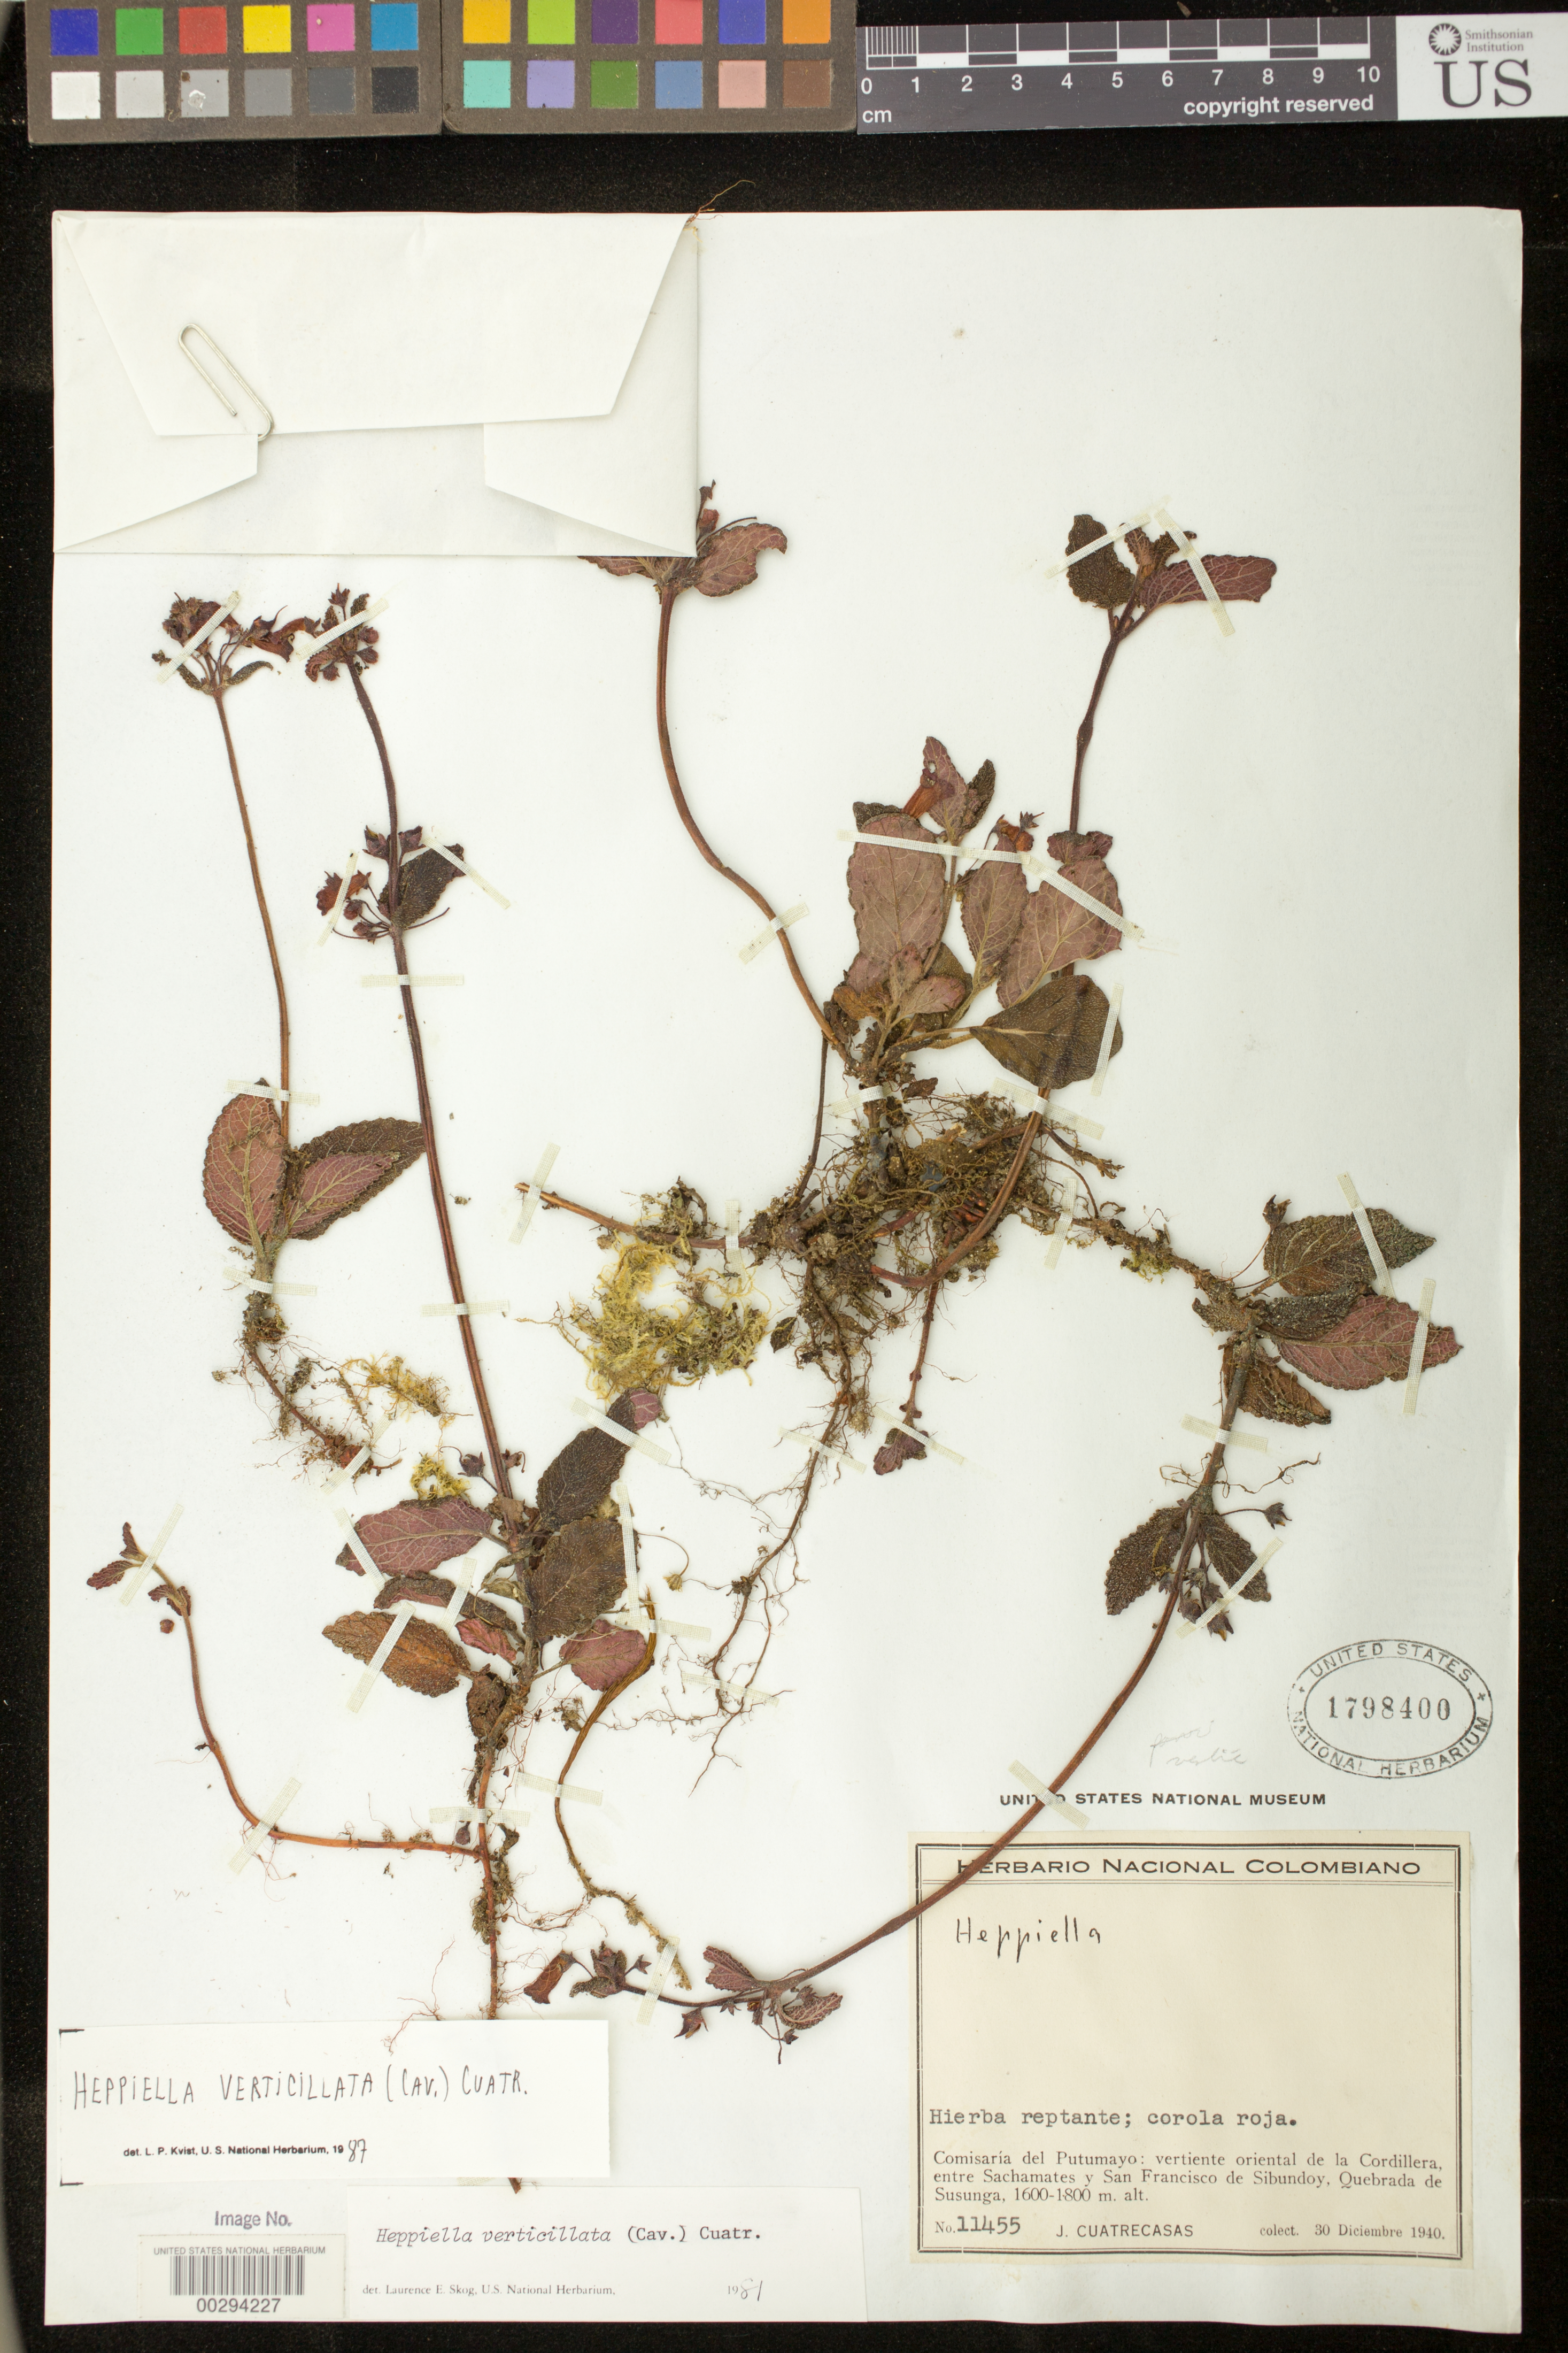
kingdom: Plantae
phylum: Tracheophyta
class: Magnoliopsida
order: Lamiales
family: Gesneriaceae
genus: Heppiella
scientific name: Heppiella verticillata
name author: (Cav.) Cuatrec.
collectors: J. Cuatrecasas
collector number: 11455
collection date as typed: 30 Dec 1940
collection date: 1940-12-30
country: Colombia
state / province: Putumayo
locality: Vertiente oriental de la Cordillera, entre Sachamates y San Francisco de Sibundoy, Quebrada de Susunga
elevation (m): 1600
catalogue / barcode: US 1798400